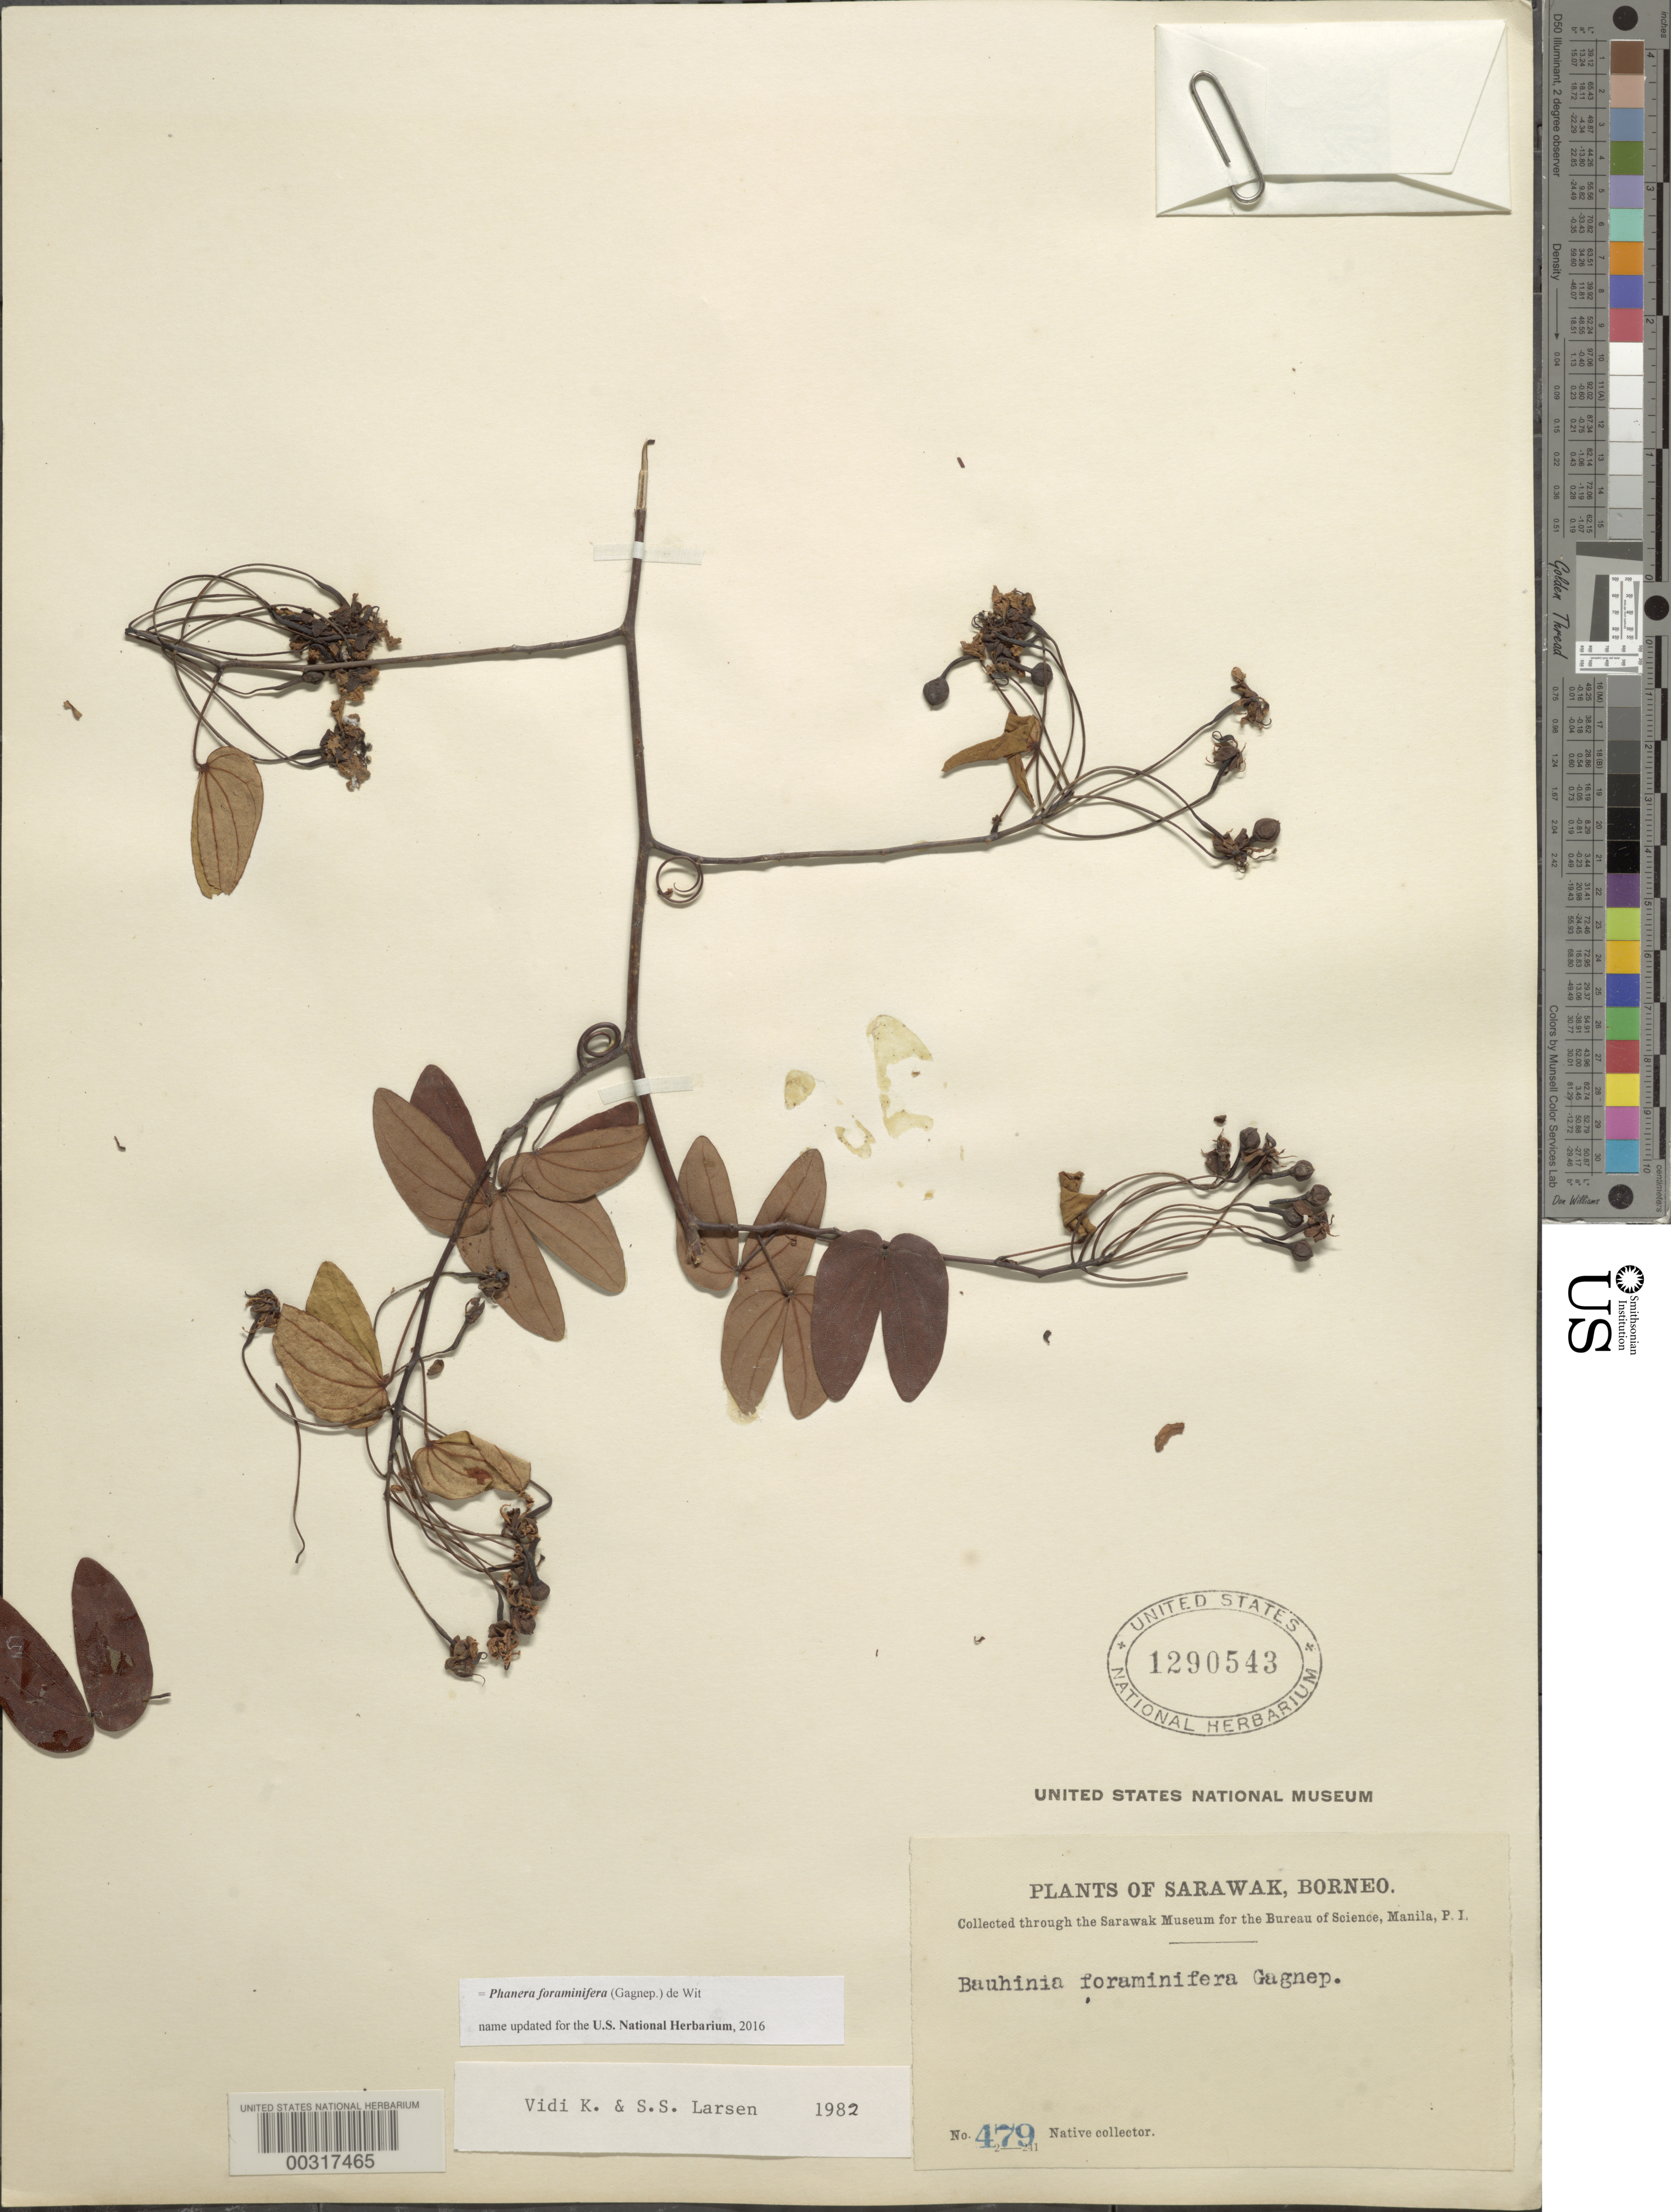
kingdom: Plantae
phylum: Tracheophyta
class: Magnoliopsida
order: Fabales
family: Fabaceae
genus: Phanera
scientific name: Phanera foraminifera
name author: (Gagnep.) de Wit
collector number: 479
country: Malaysia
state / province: Sarawak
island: Borneo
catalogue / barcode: US 1290543